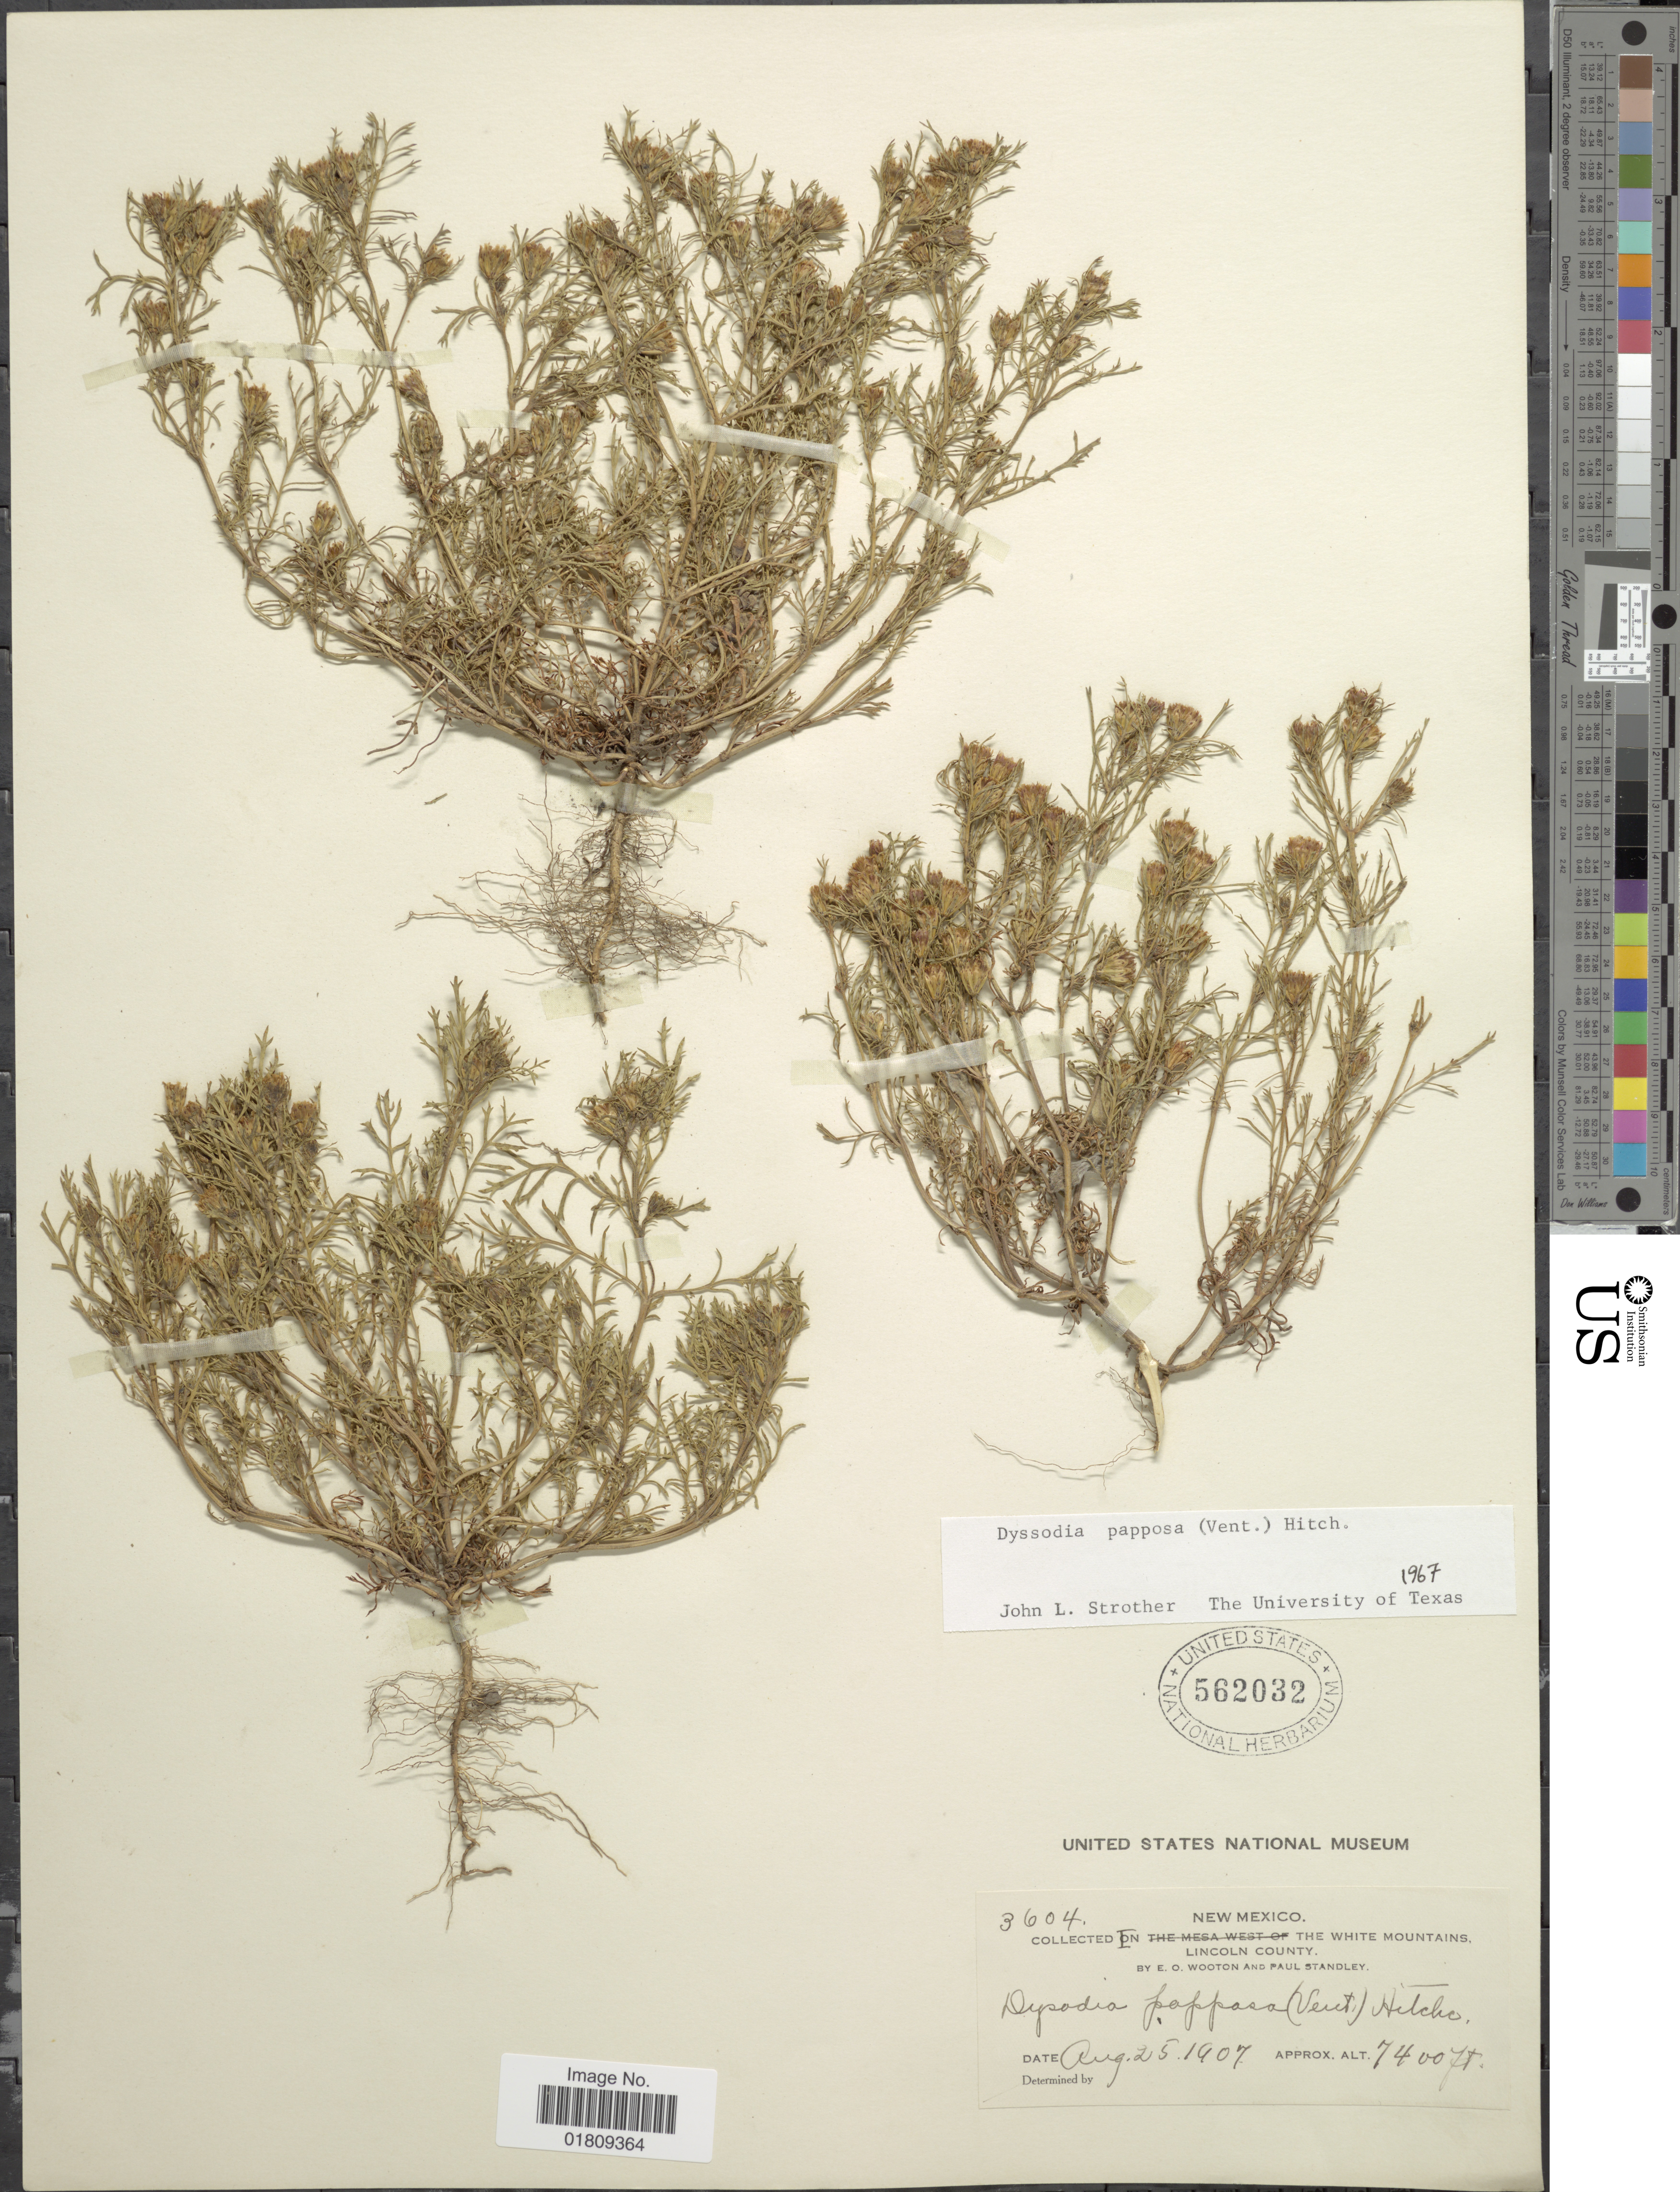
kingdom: Plantae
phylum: Tracheophyta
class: Magnoliopsida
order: Asterales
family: Asteraceae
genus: Dyssodia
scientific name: Dyssodia papposa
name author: (Vent.) Hitchc.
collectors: E. O. Wooton & P. C. Standley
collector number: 3604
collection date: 1907-08-25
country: United States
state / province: New Mexico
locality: The White Mountains, Lincoln County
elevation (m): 2256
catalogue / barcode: US 562032